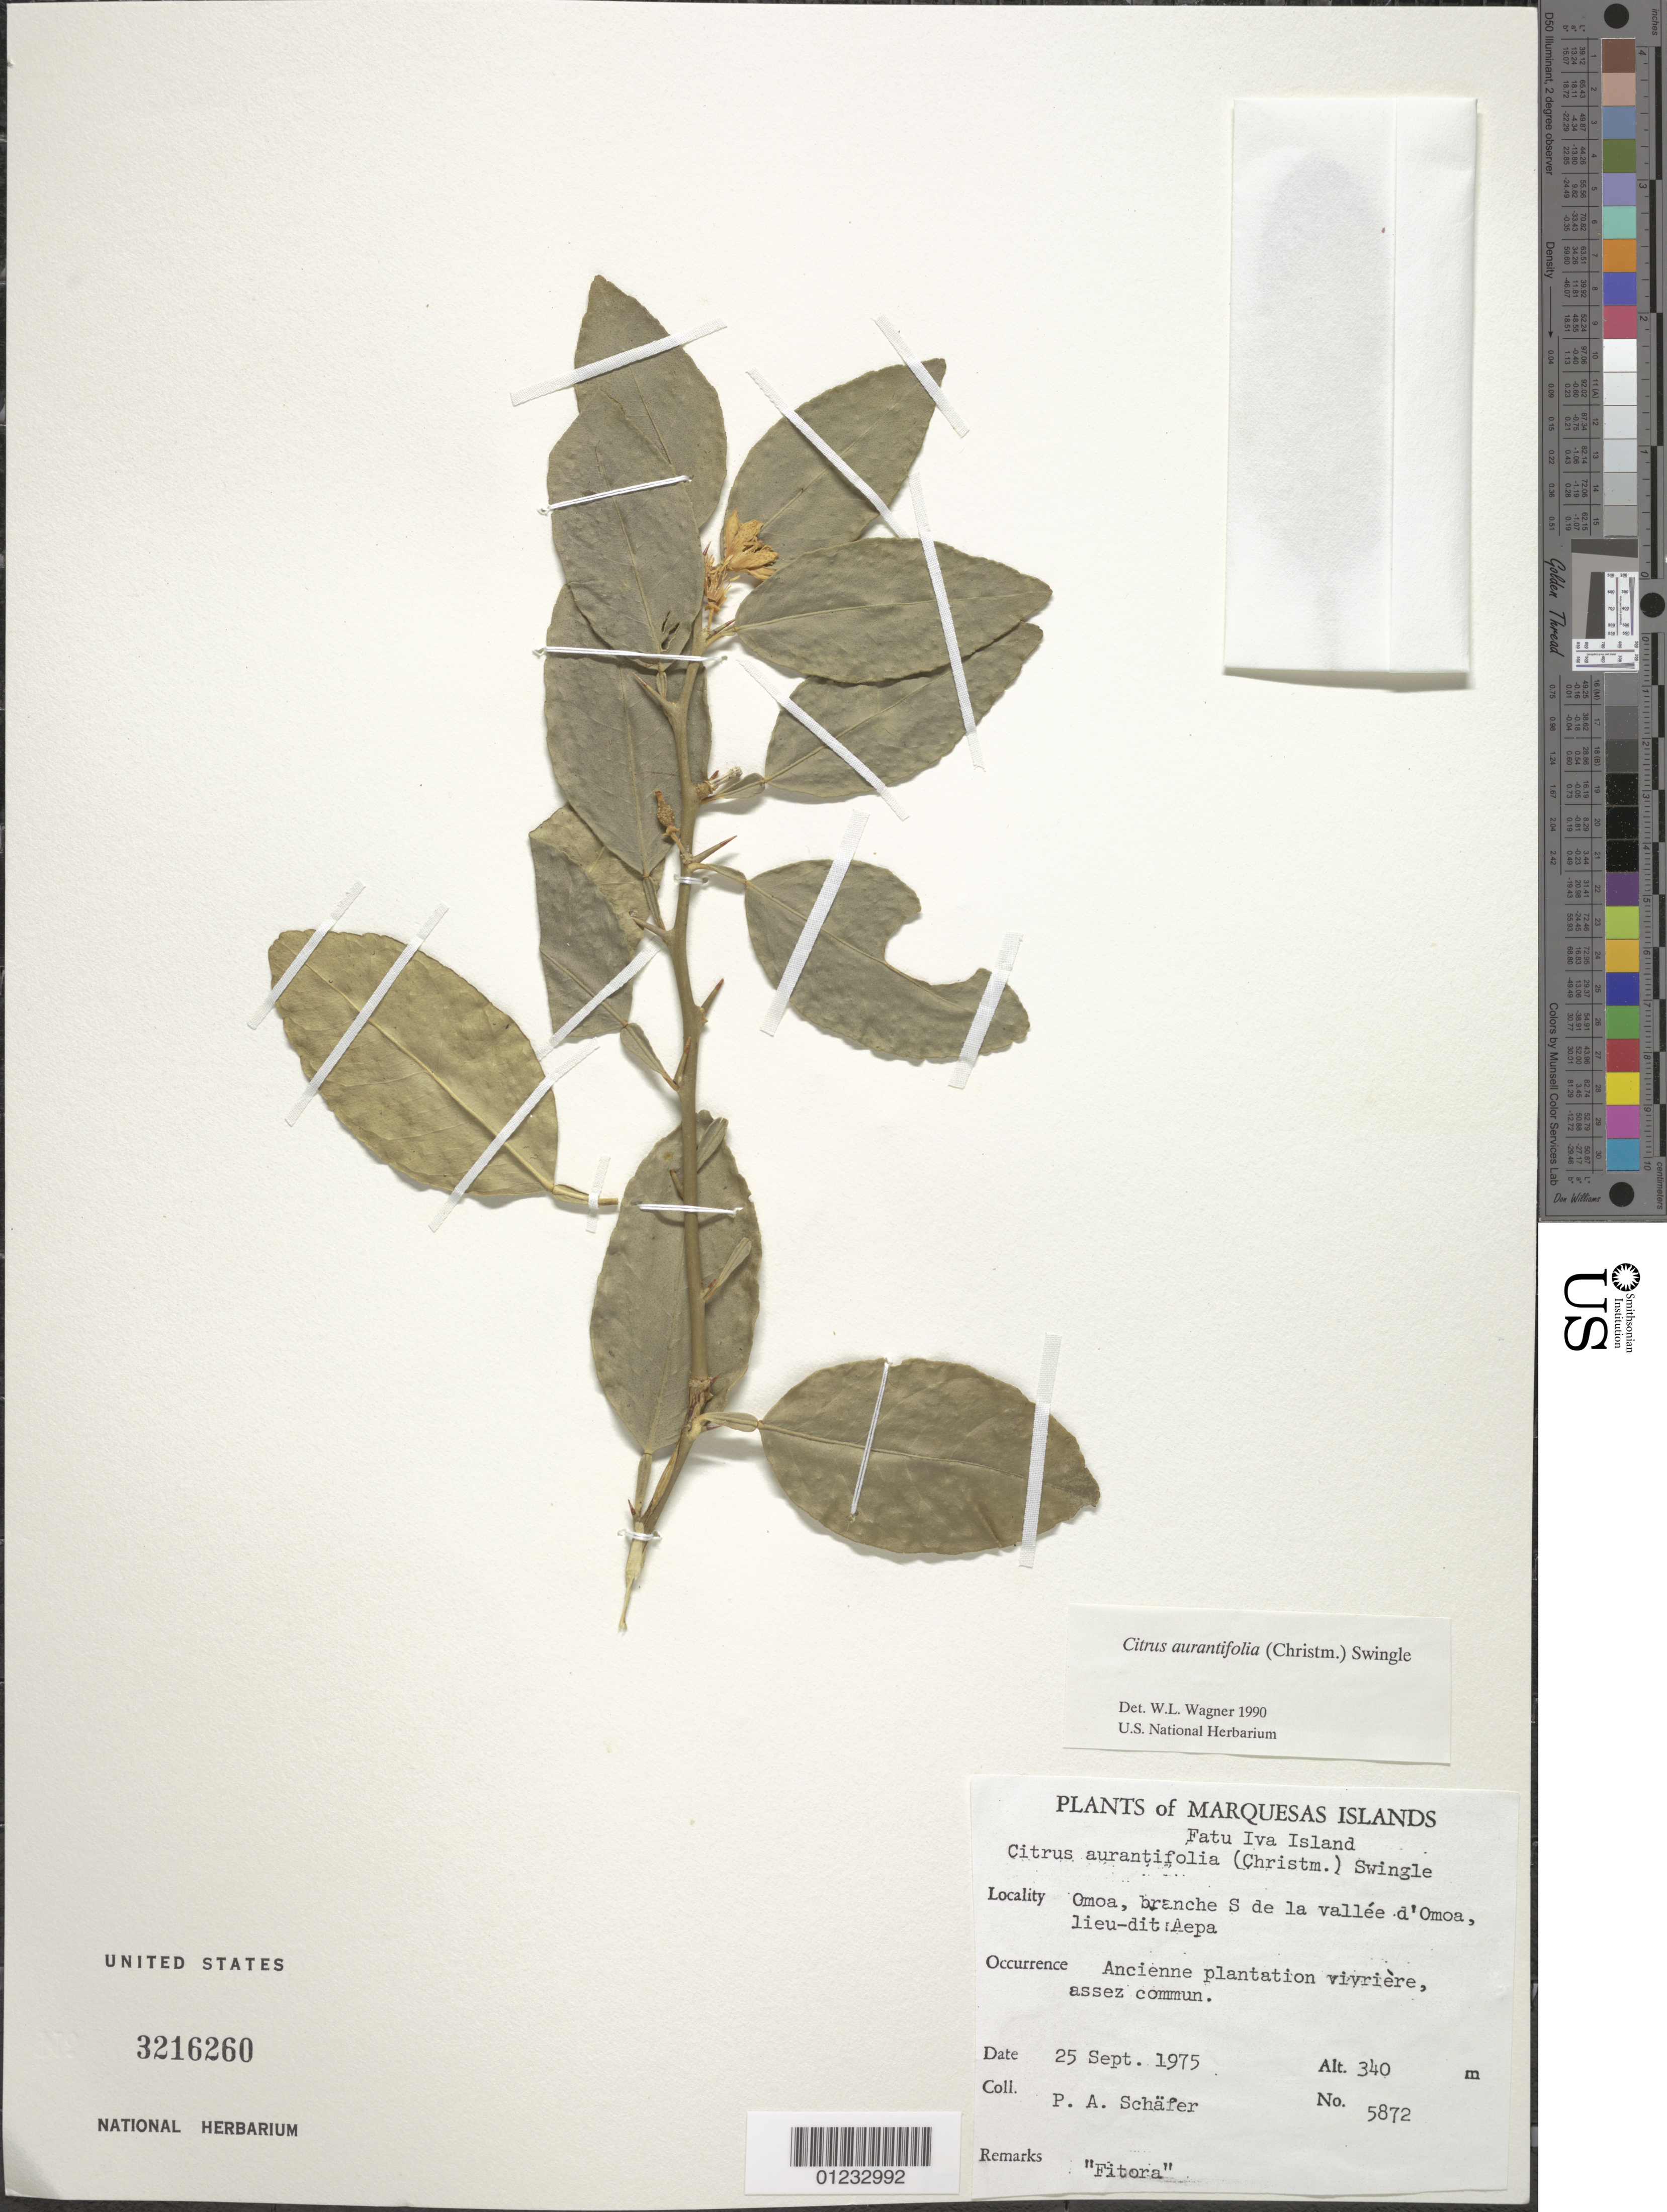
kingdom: Plantae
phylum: Tracheophyta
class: Magnoliopsida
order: Sapindales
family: Rutaceae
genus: Citrus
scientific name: Citrus x aurantifolia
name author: (Christm.) Swingle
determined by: Wagner, W. L., (BOT), Smithsonian Institution - National Museum of Natural History (UNITED STATES)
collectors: P. A. Schäfer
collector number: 5872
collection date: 1975-09-25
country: French Polynesia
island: Fatu Hiva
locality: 'Omo'a, branche S de la vallée d'Omo'a, lieu-dit Aepa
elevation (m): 340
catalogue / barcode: US 3216260